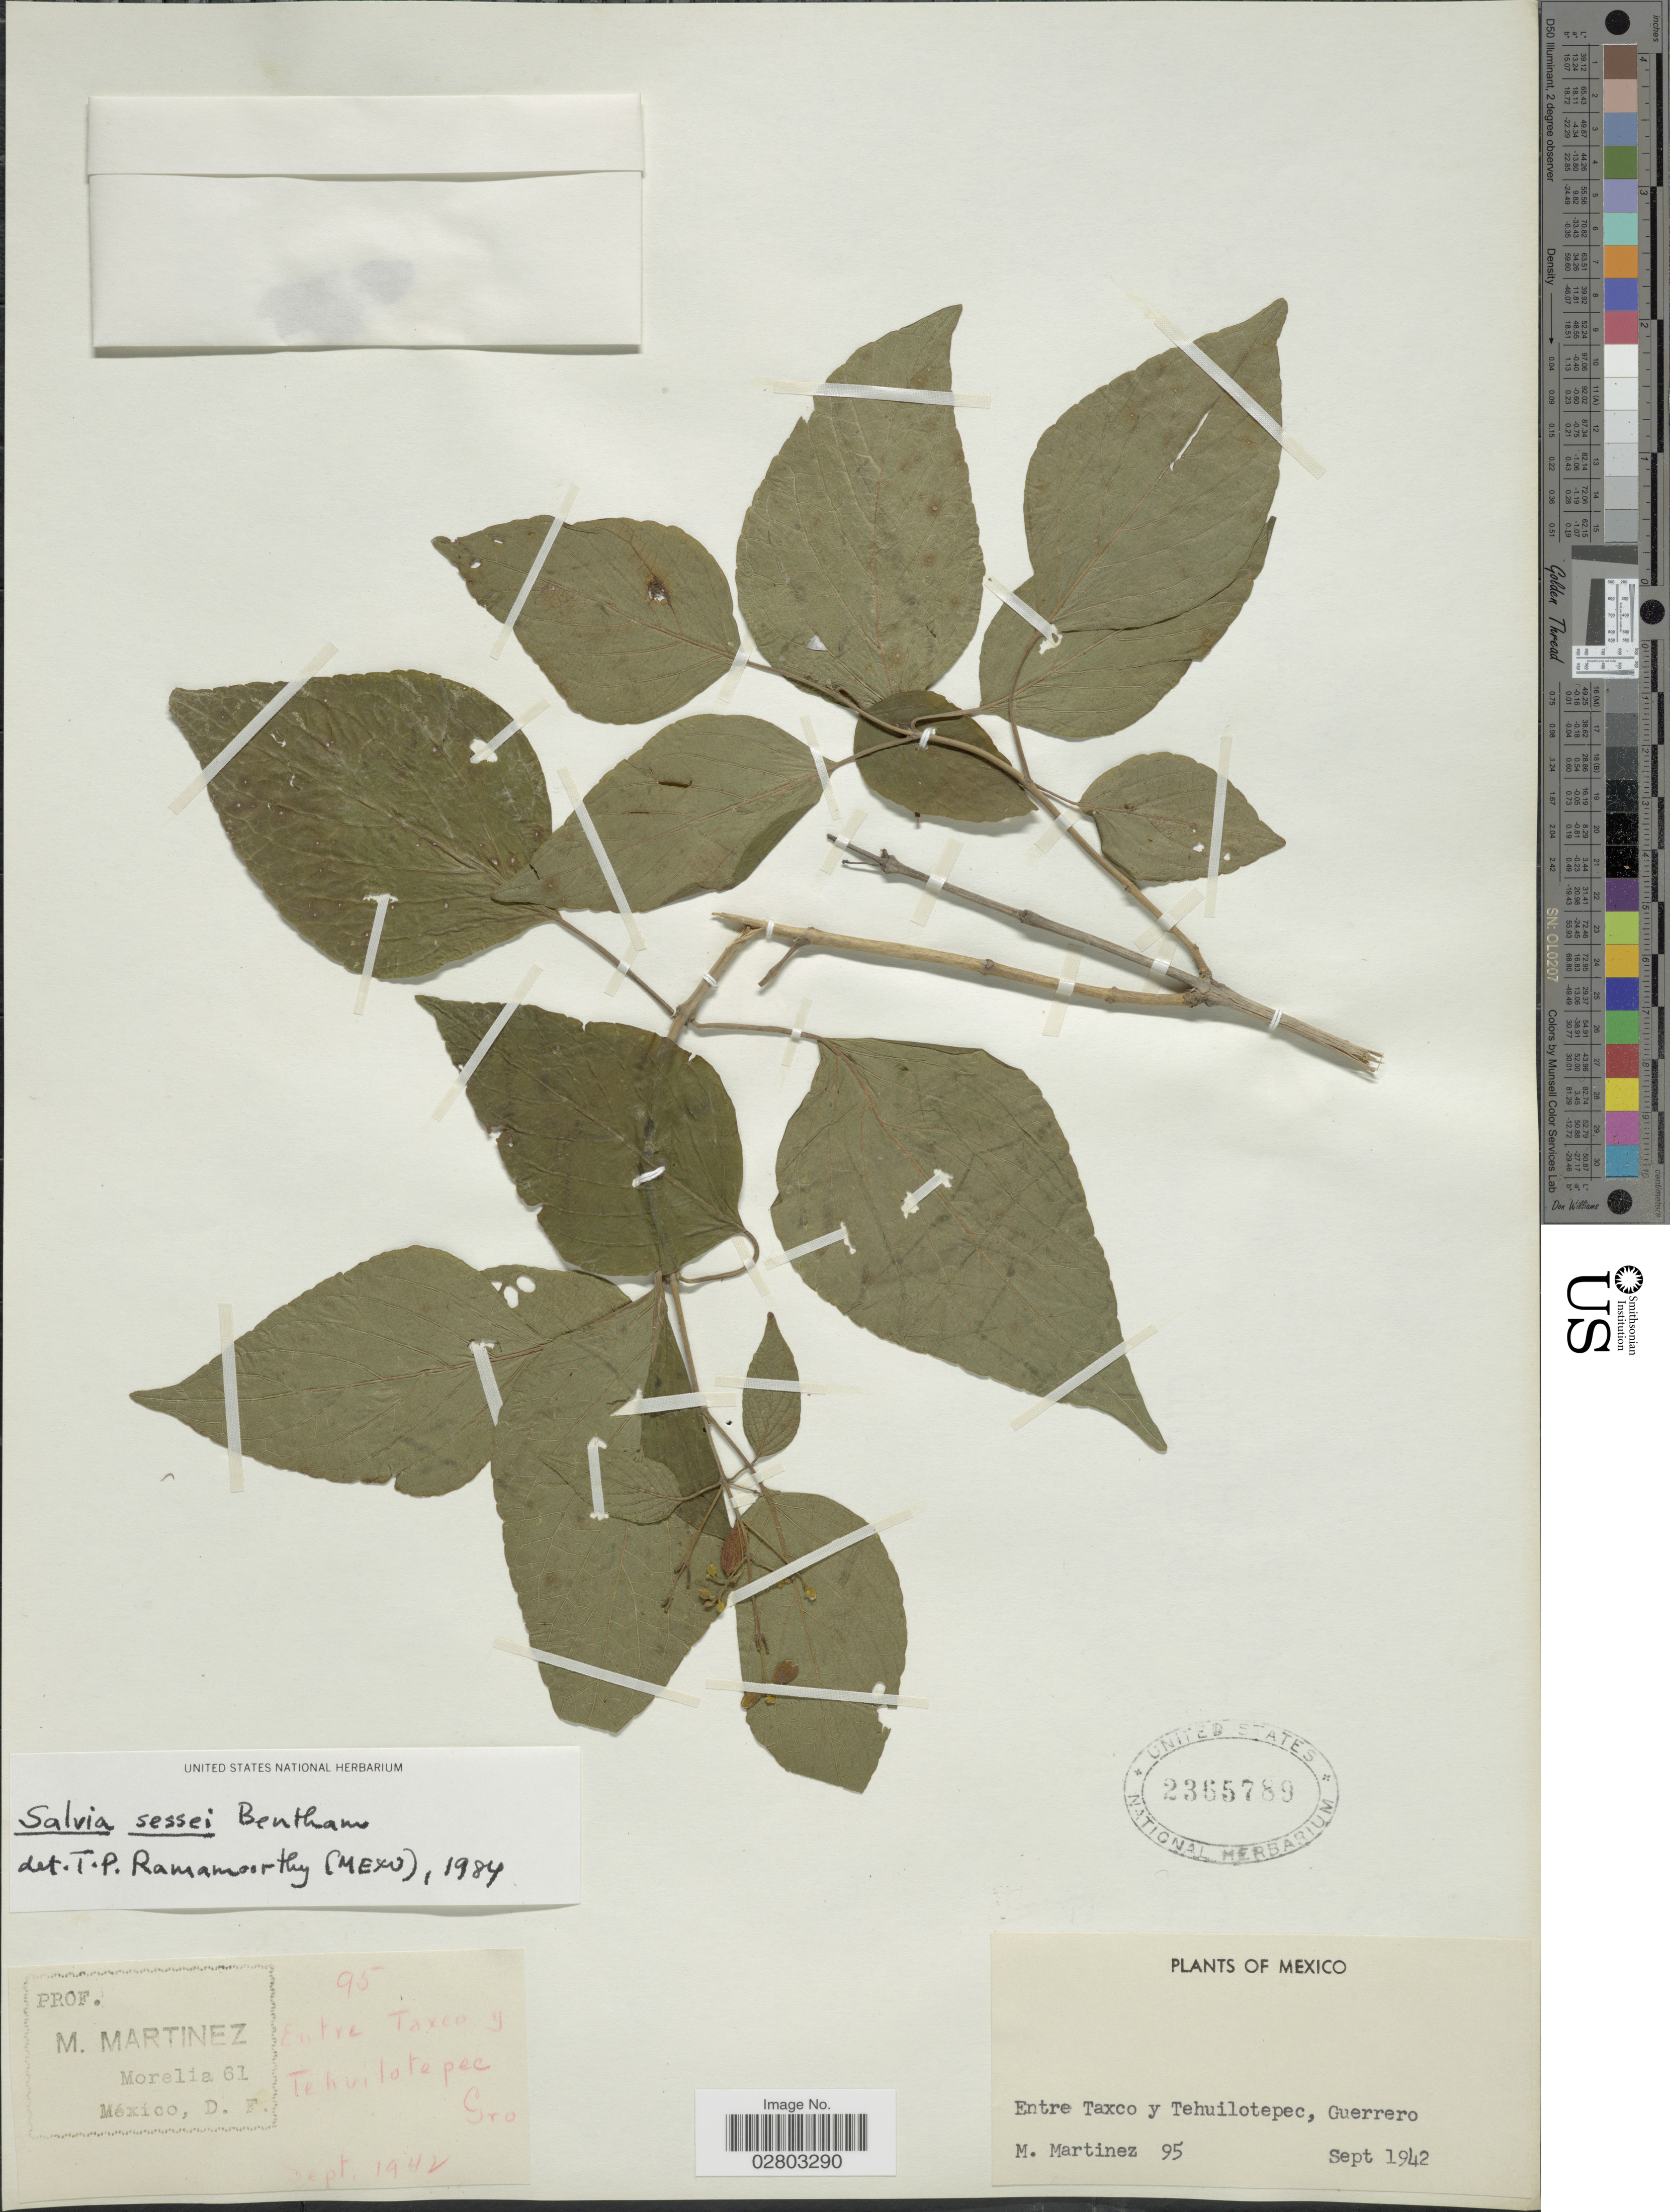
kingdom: Plantae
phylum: Tracheophyta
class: Magnoliopsida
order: Lamiales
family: Lamiaceae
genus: Salvia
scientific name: Salvia sessei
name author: Benth.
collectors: M. Martinez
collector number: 95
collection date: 1942-09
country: Mexico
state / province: Guerrero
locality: Entre Taxco y Tehuilotepec.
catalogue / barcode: US 2365789